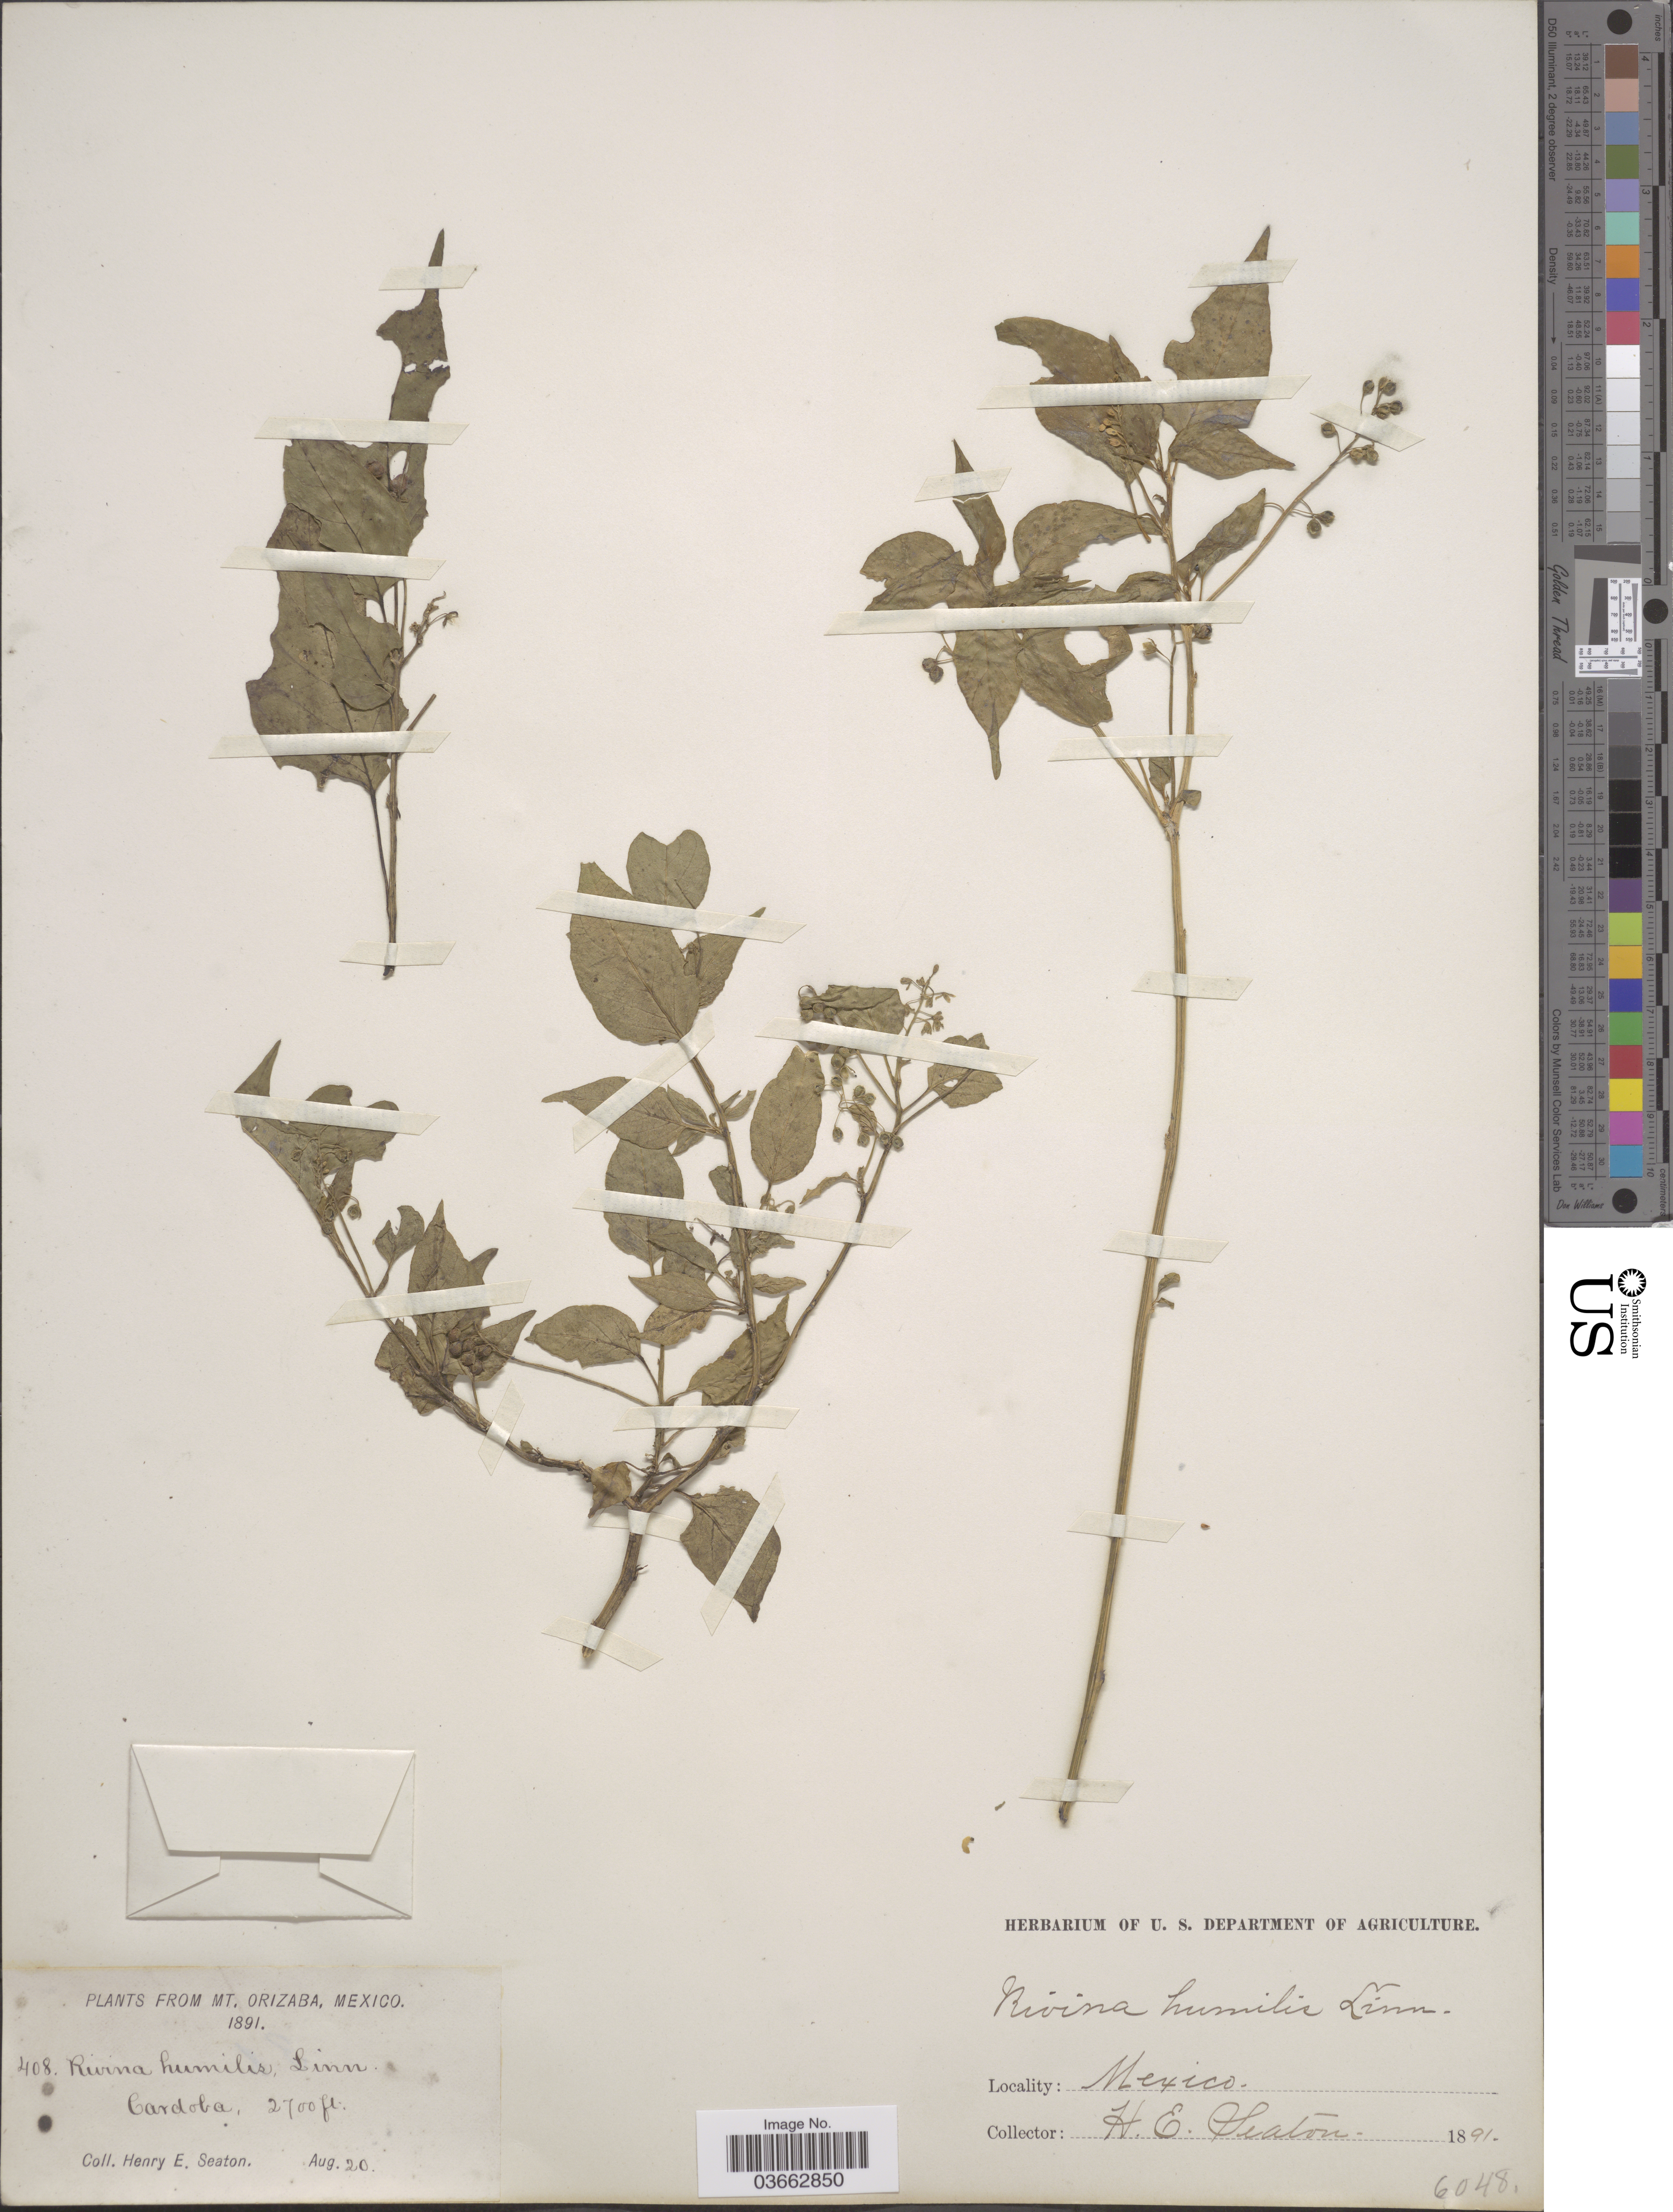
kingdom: Plantae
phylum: Tracheophyta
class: Magnoliopsida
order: Caryophyllales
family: Phytolaccaceae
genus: Rivina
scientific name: Rivina humilis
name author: L.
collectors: H. E. Seaton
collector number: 408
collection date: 1891-08-20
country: Mexico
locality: Mt. Orizaba. Cordoba.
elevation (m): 823